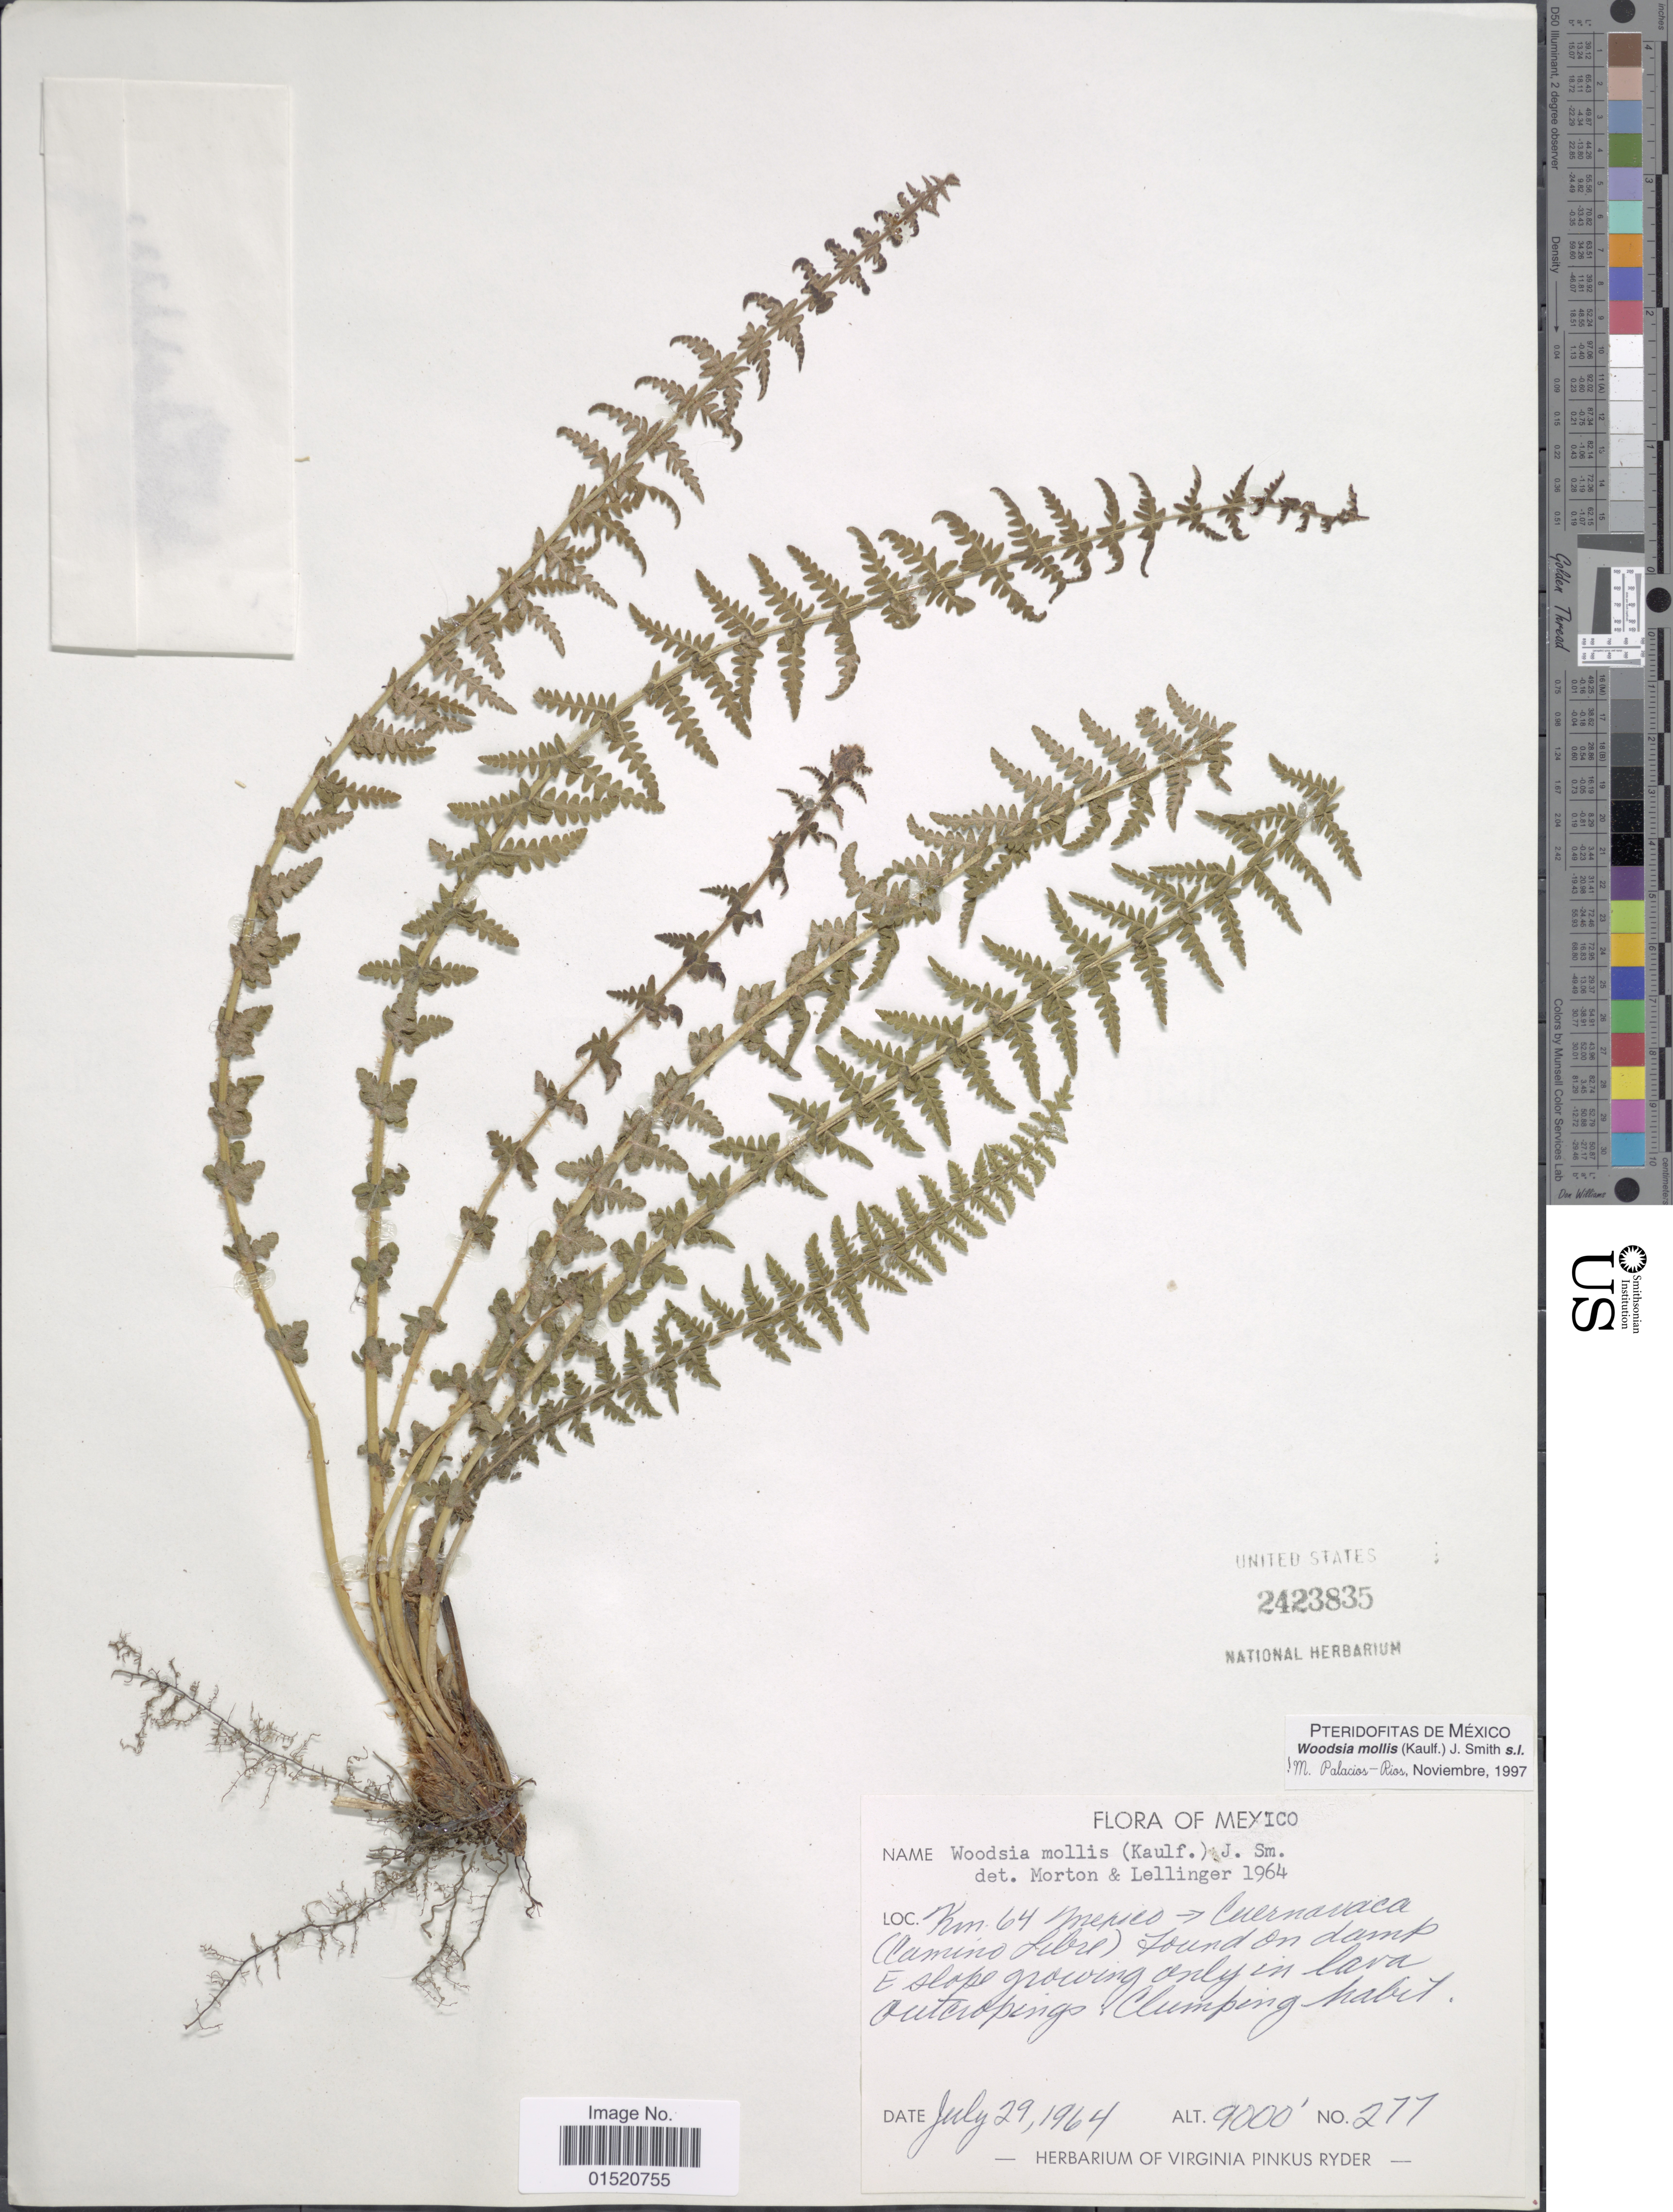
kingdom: Plantae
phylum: Tracheophyta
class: Polypodiopsida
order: Polypodiales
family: Woodsiaceae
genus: Woodsia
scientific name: Woodsia mollis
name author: (Kaulf.) J. Sm.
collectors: ex herb. Virginia Pinkus Ryder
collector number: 277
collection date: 1964-07-29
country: Mexico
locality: Km 64 Mexico - Cuernavaca (Camino Libre). Found on damp E slope growing only in lava outcropings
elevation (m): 2743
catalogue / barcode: US 2423835